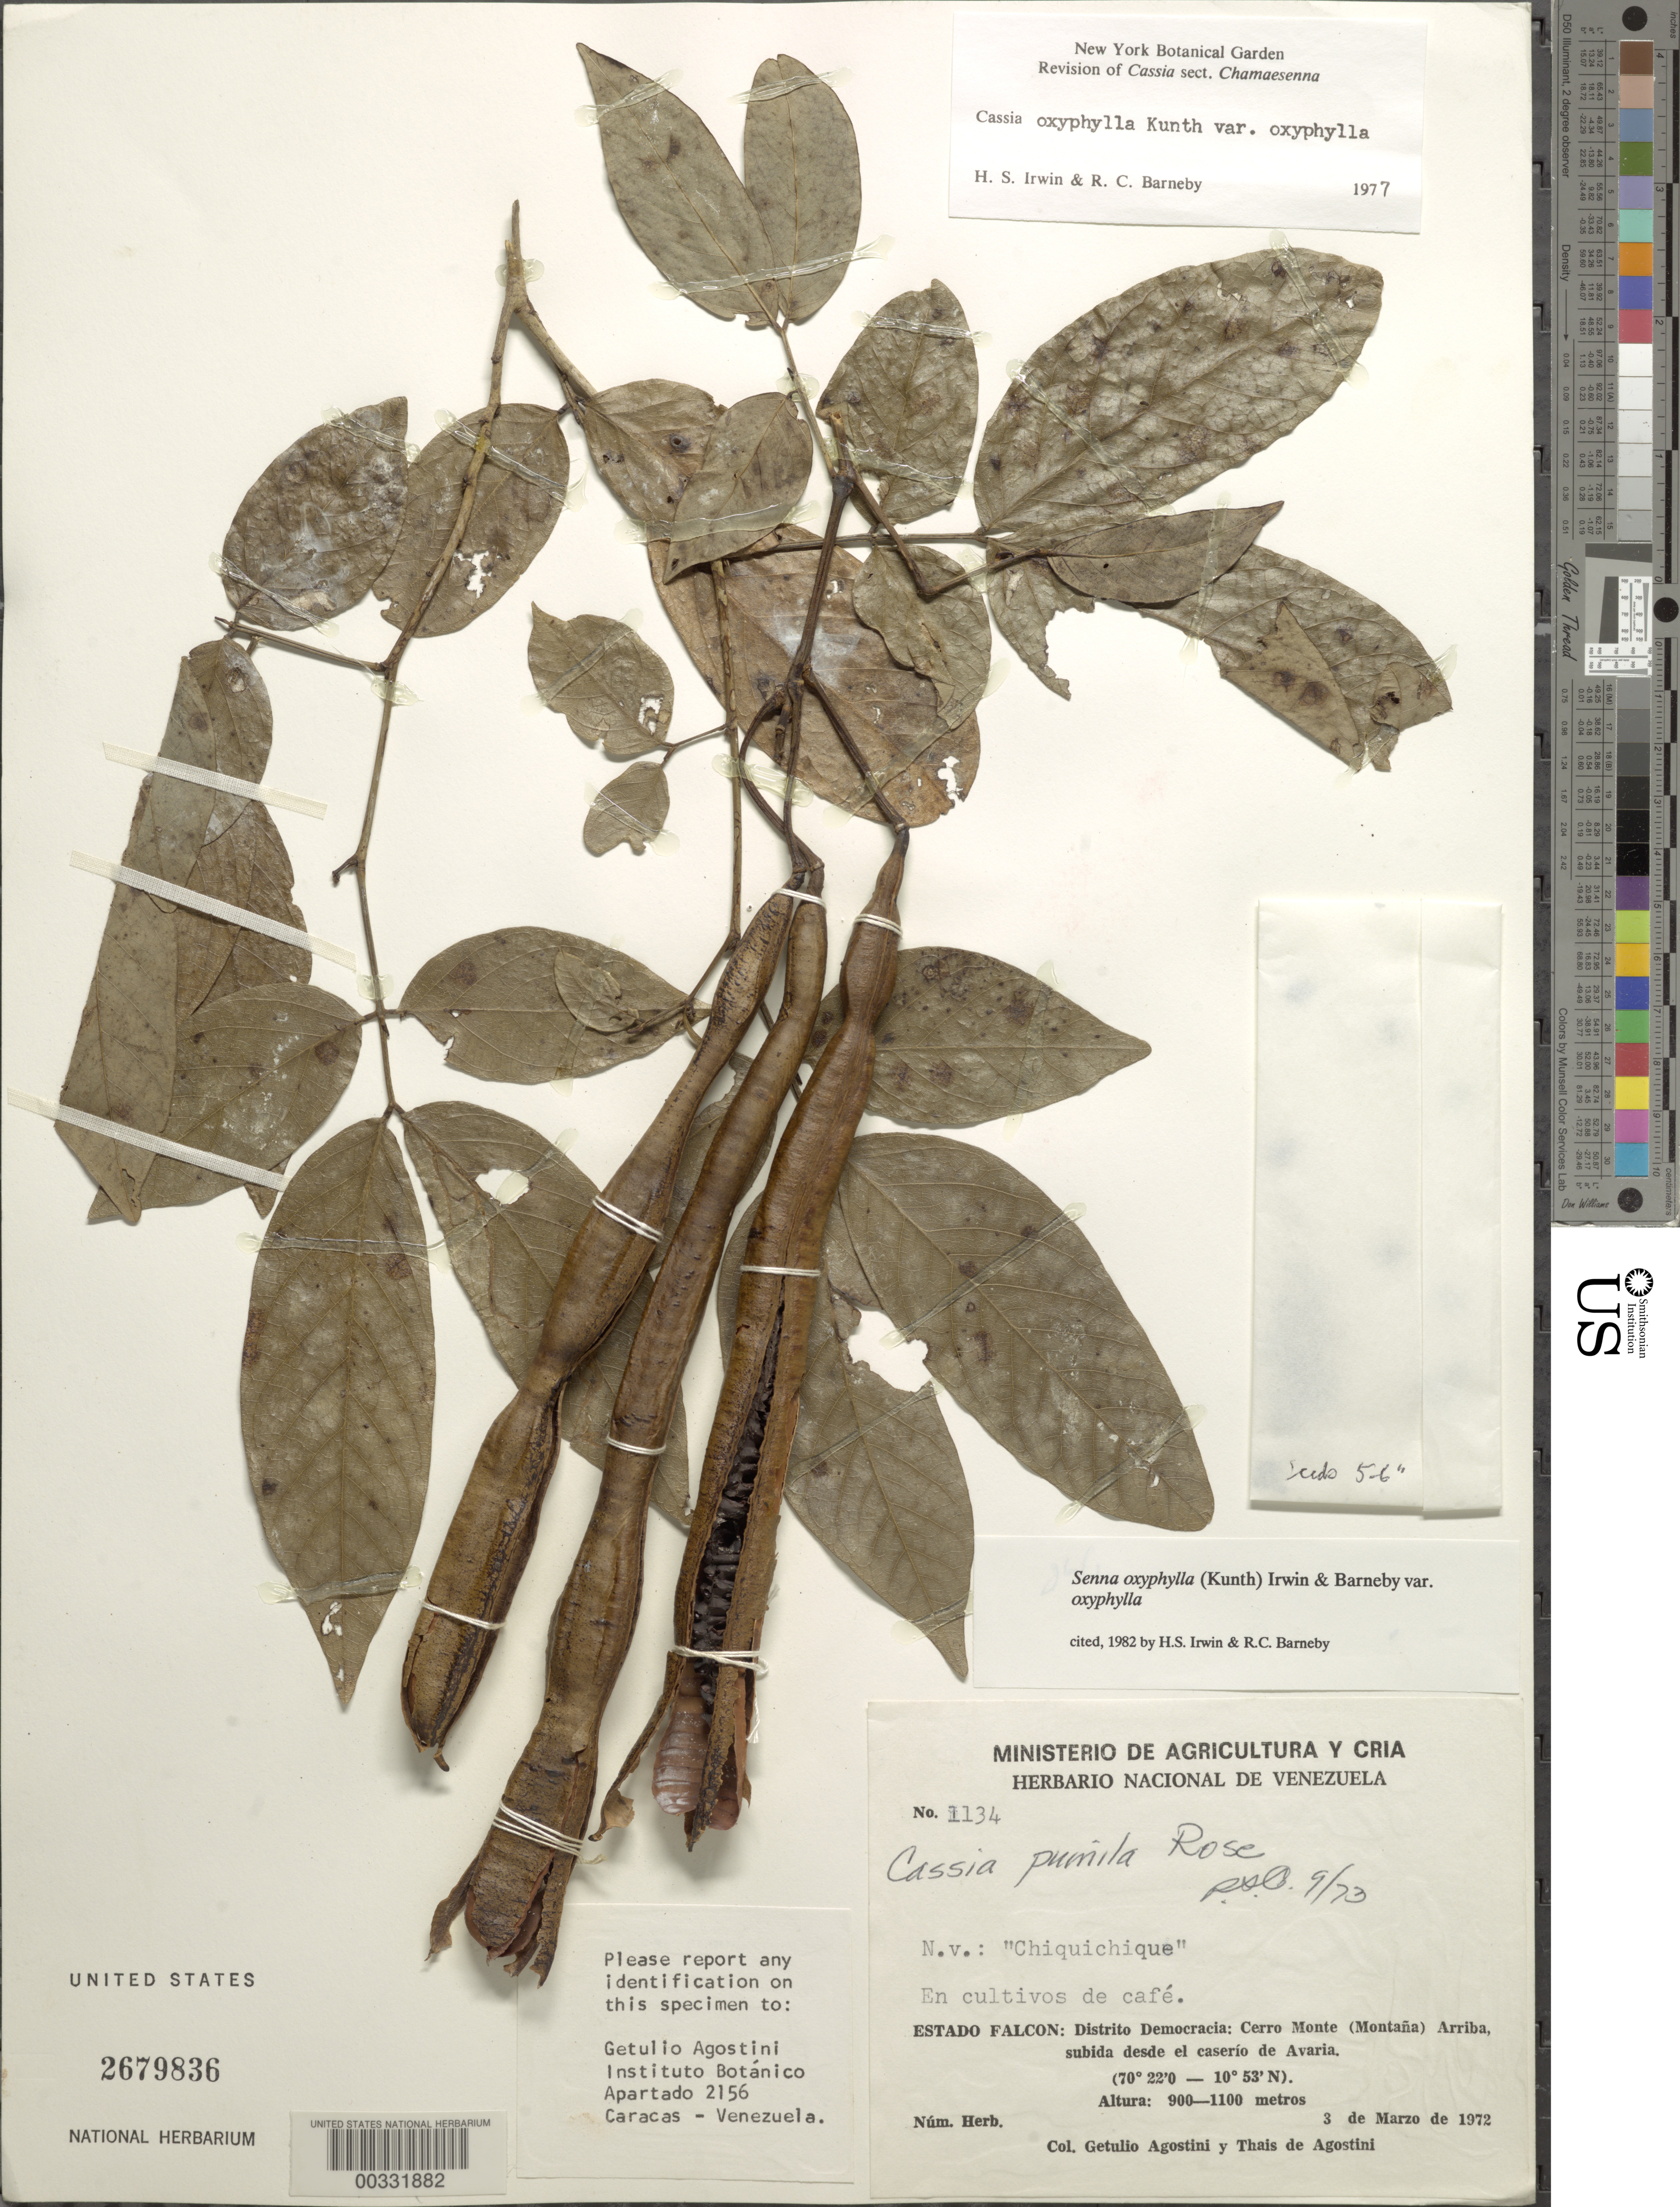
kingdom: Plantae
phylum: Tracheophyta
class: Magnoliopsida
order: Fabales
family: Fabaceae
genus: Senna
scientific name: Senna oxyphylla var. oxyphylla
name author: (Kunth) H.S. Irwin & Barneby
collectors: G. Agostini & T. Agostini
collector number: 1134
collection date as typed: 03 Mar 1972 to -- Jan 1921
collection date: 1921-01/1972-03-03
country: Venezuela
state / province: Falcon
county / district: Democracia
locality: Above cerro monte, rise from the caserio de avaria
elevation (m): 900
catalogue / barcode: US 2679836